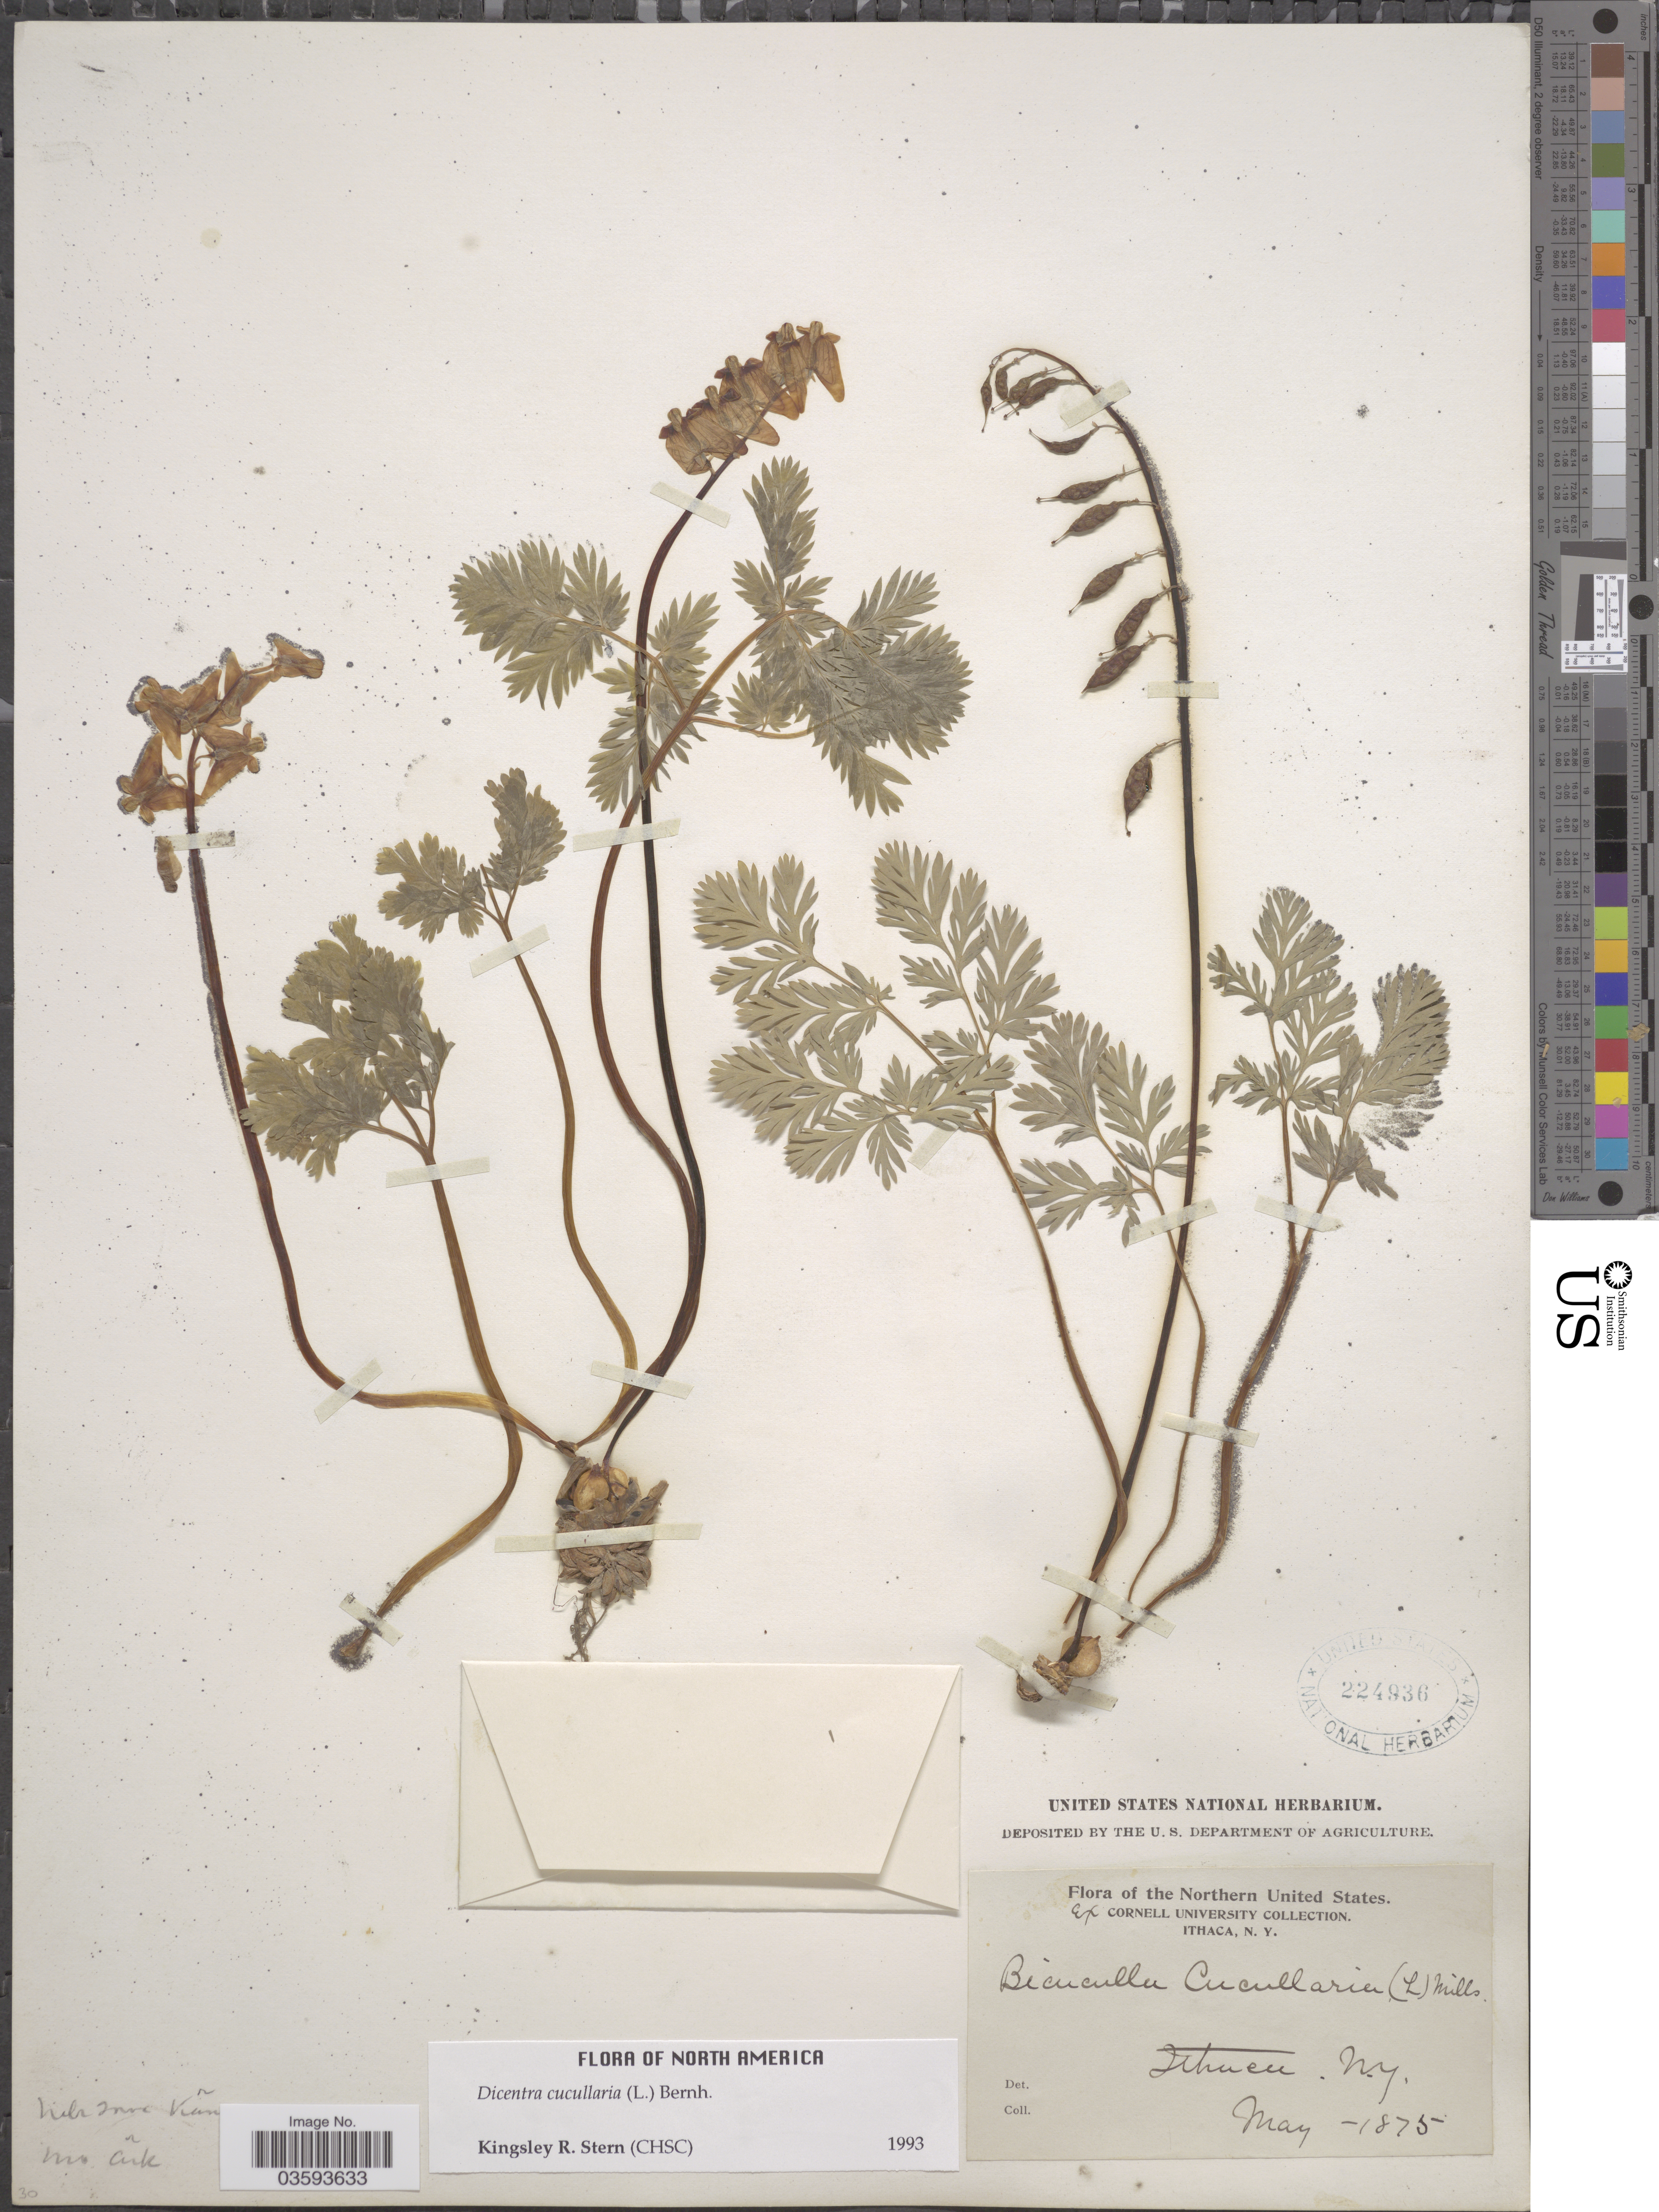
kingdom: Plantae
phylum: Tracheophyta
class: Magnoliopsida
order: Ranunculales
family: Papaveraceae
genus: Dicentra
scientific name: Dicentra cucullaria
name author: (L.) Bernh.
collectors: Cornell University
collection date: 1875-05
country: United States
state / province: New York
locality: Ithaca.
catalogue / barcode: US 224936